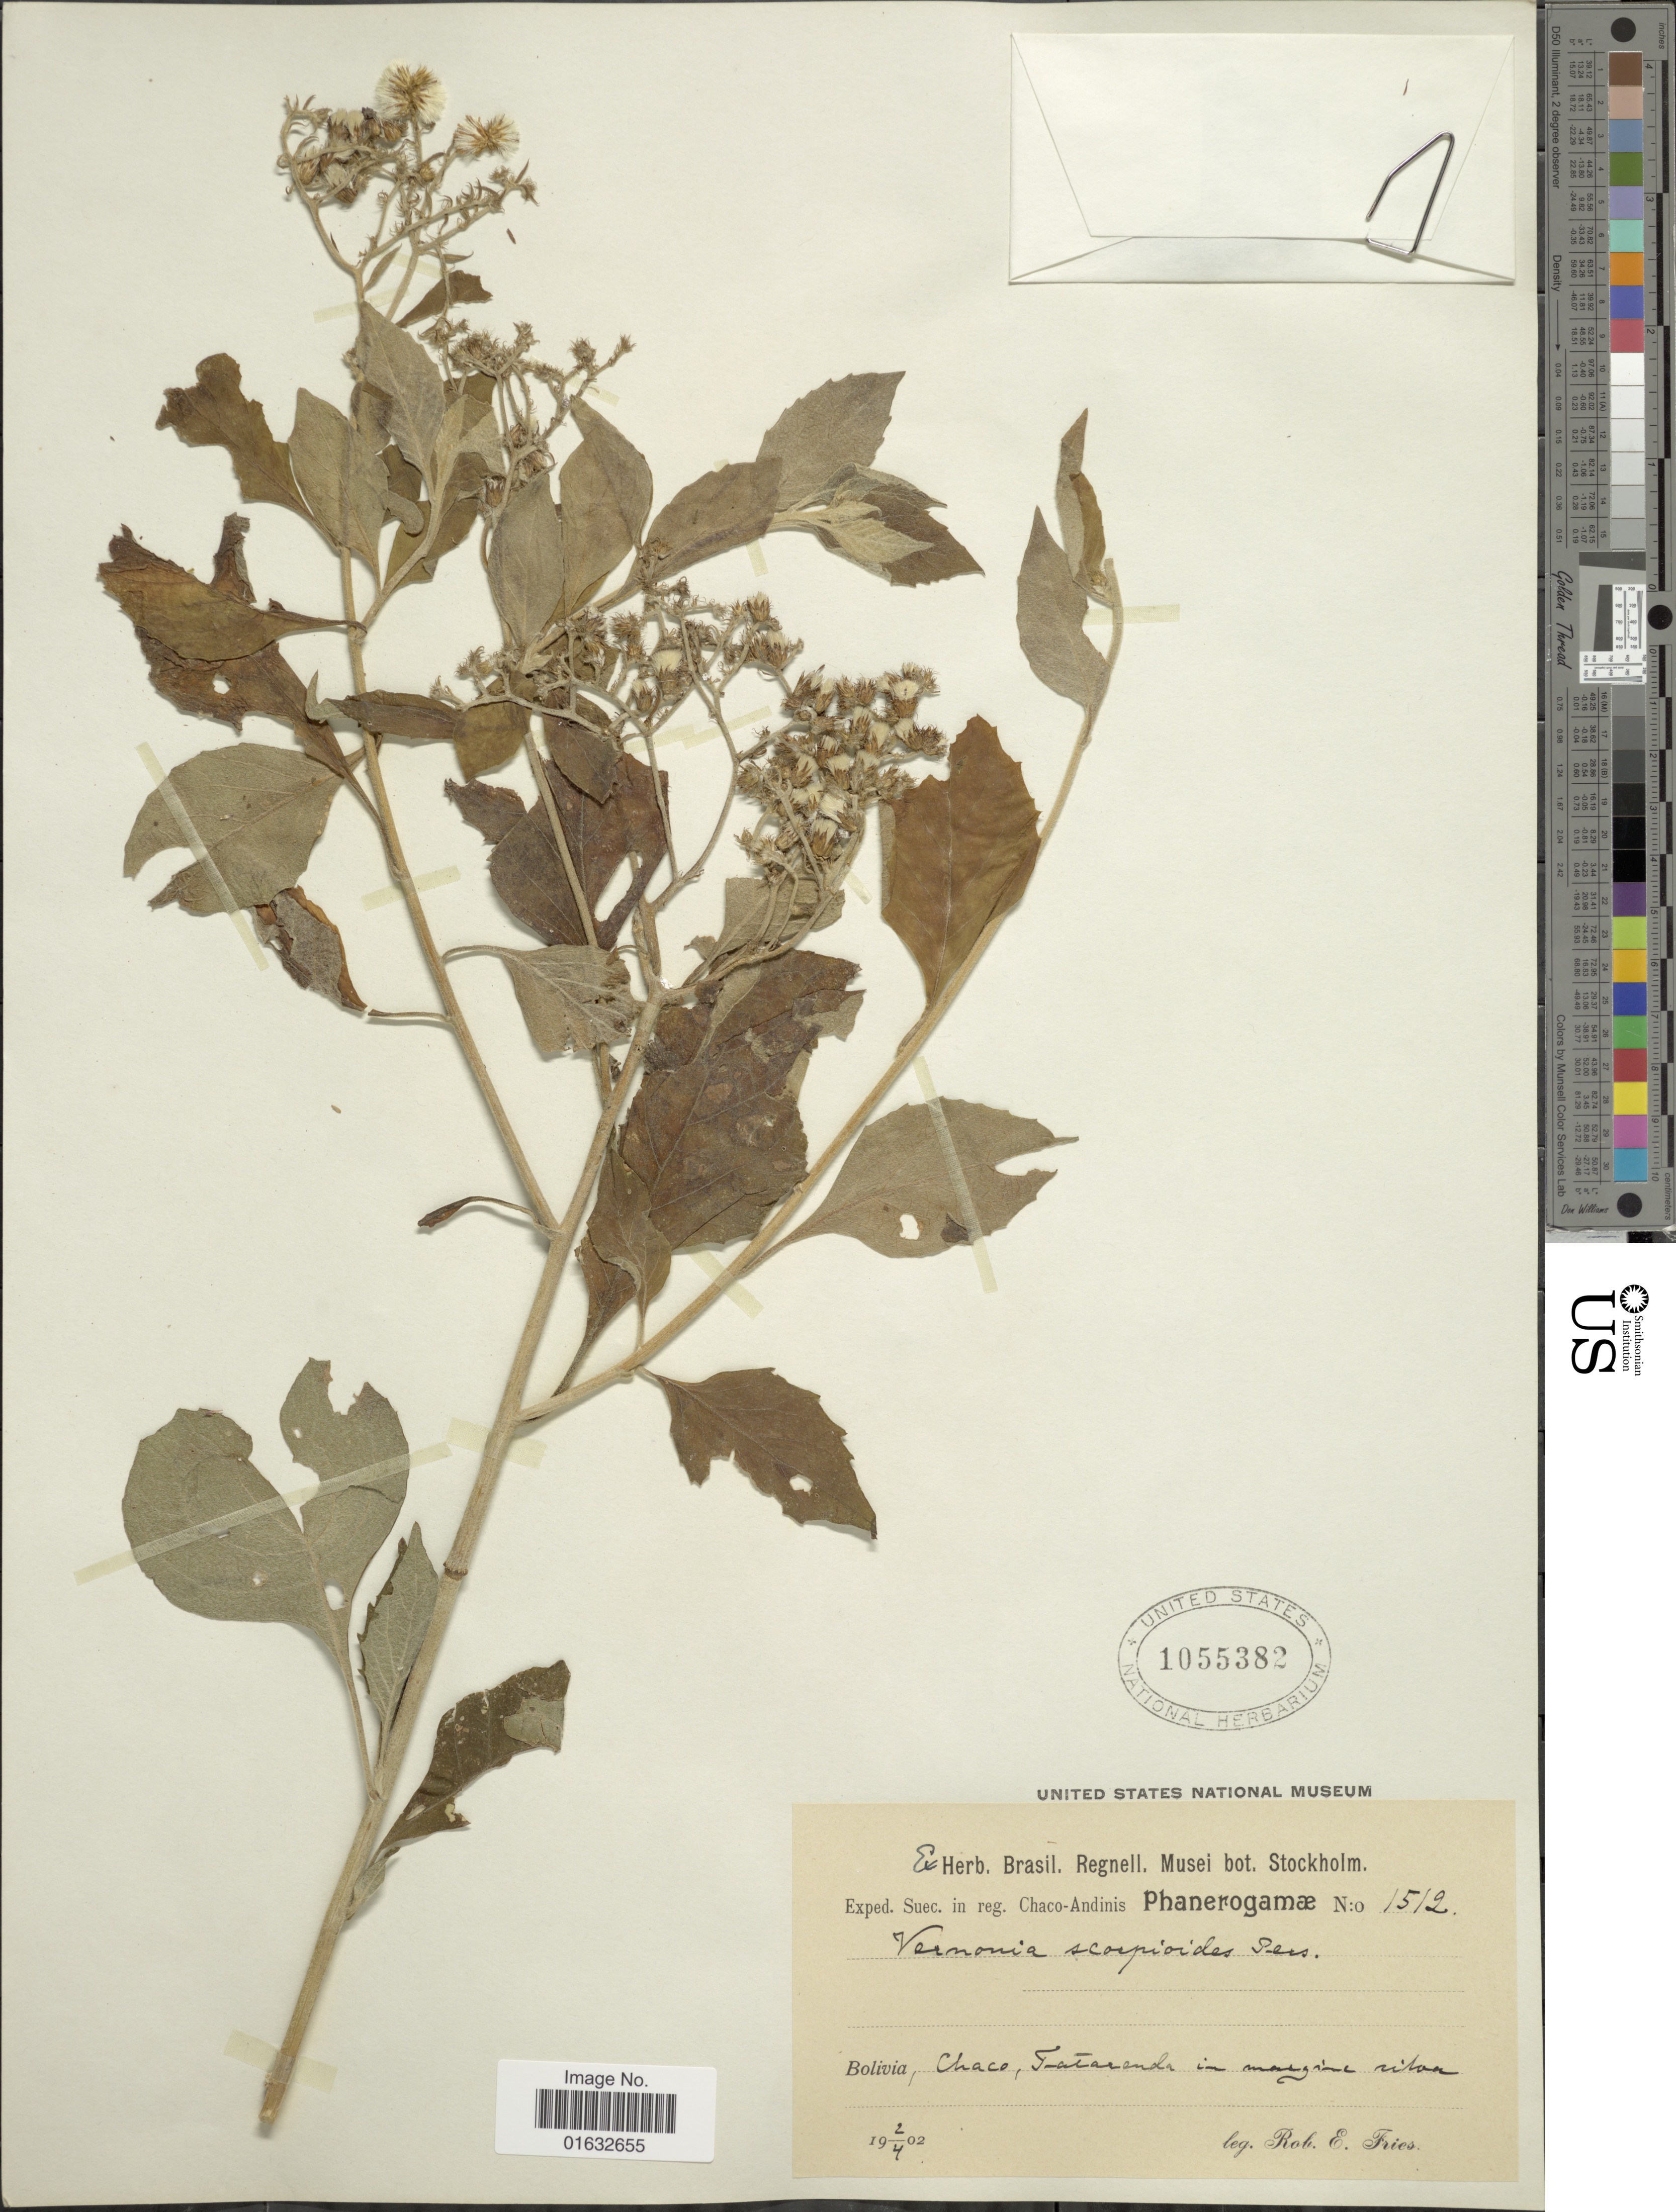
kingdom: Plantae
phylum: Tracheophyta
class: Magnoliopsida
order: Asterales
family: Asteraceae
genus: Cyrtocymura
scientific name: Cyrtocymura scorpioides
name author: (Lam.) H. Rob.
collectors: R. E. Fries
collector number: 1512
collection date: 1902-04-02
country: Bolivia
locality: Chaco, Fataranda, in margine silva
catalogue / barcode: US 1055382